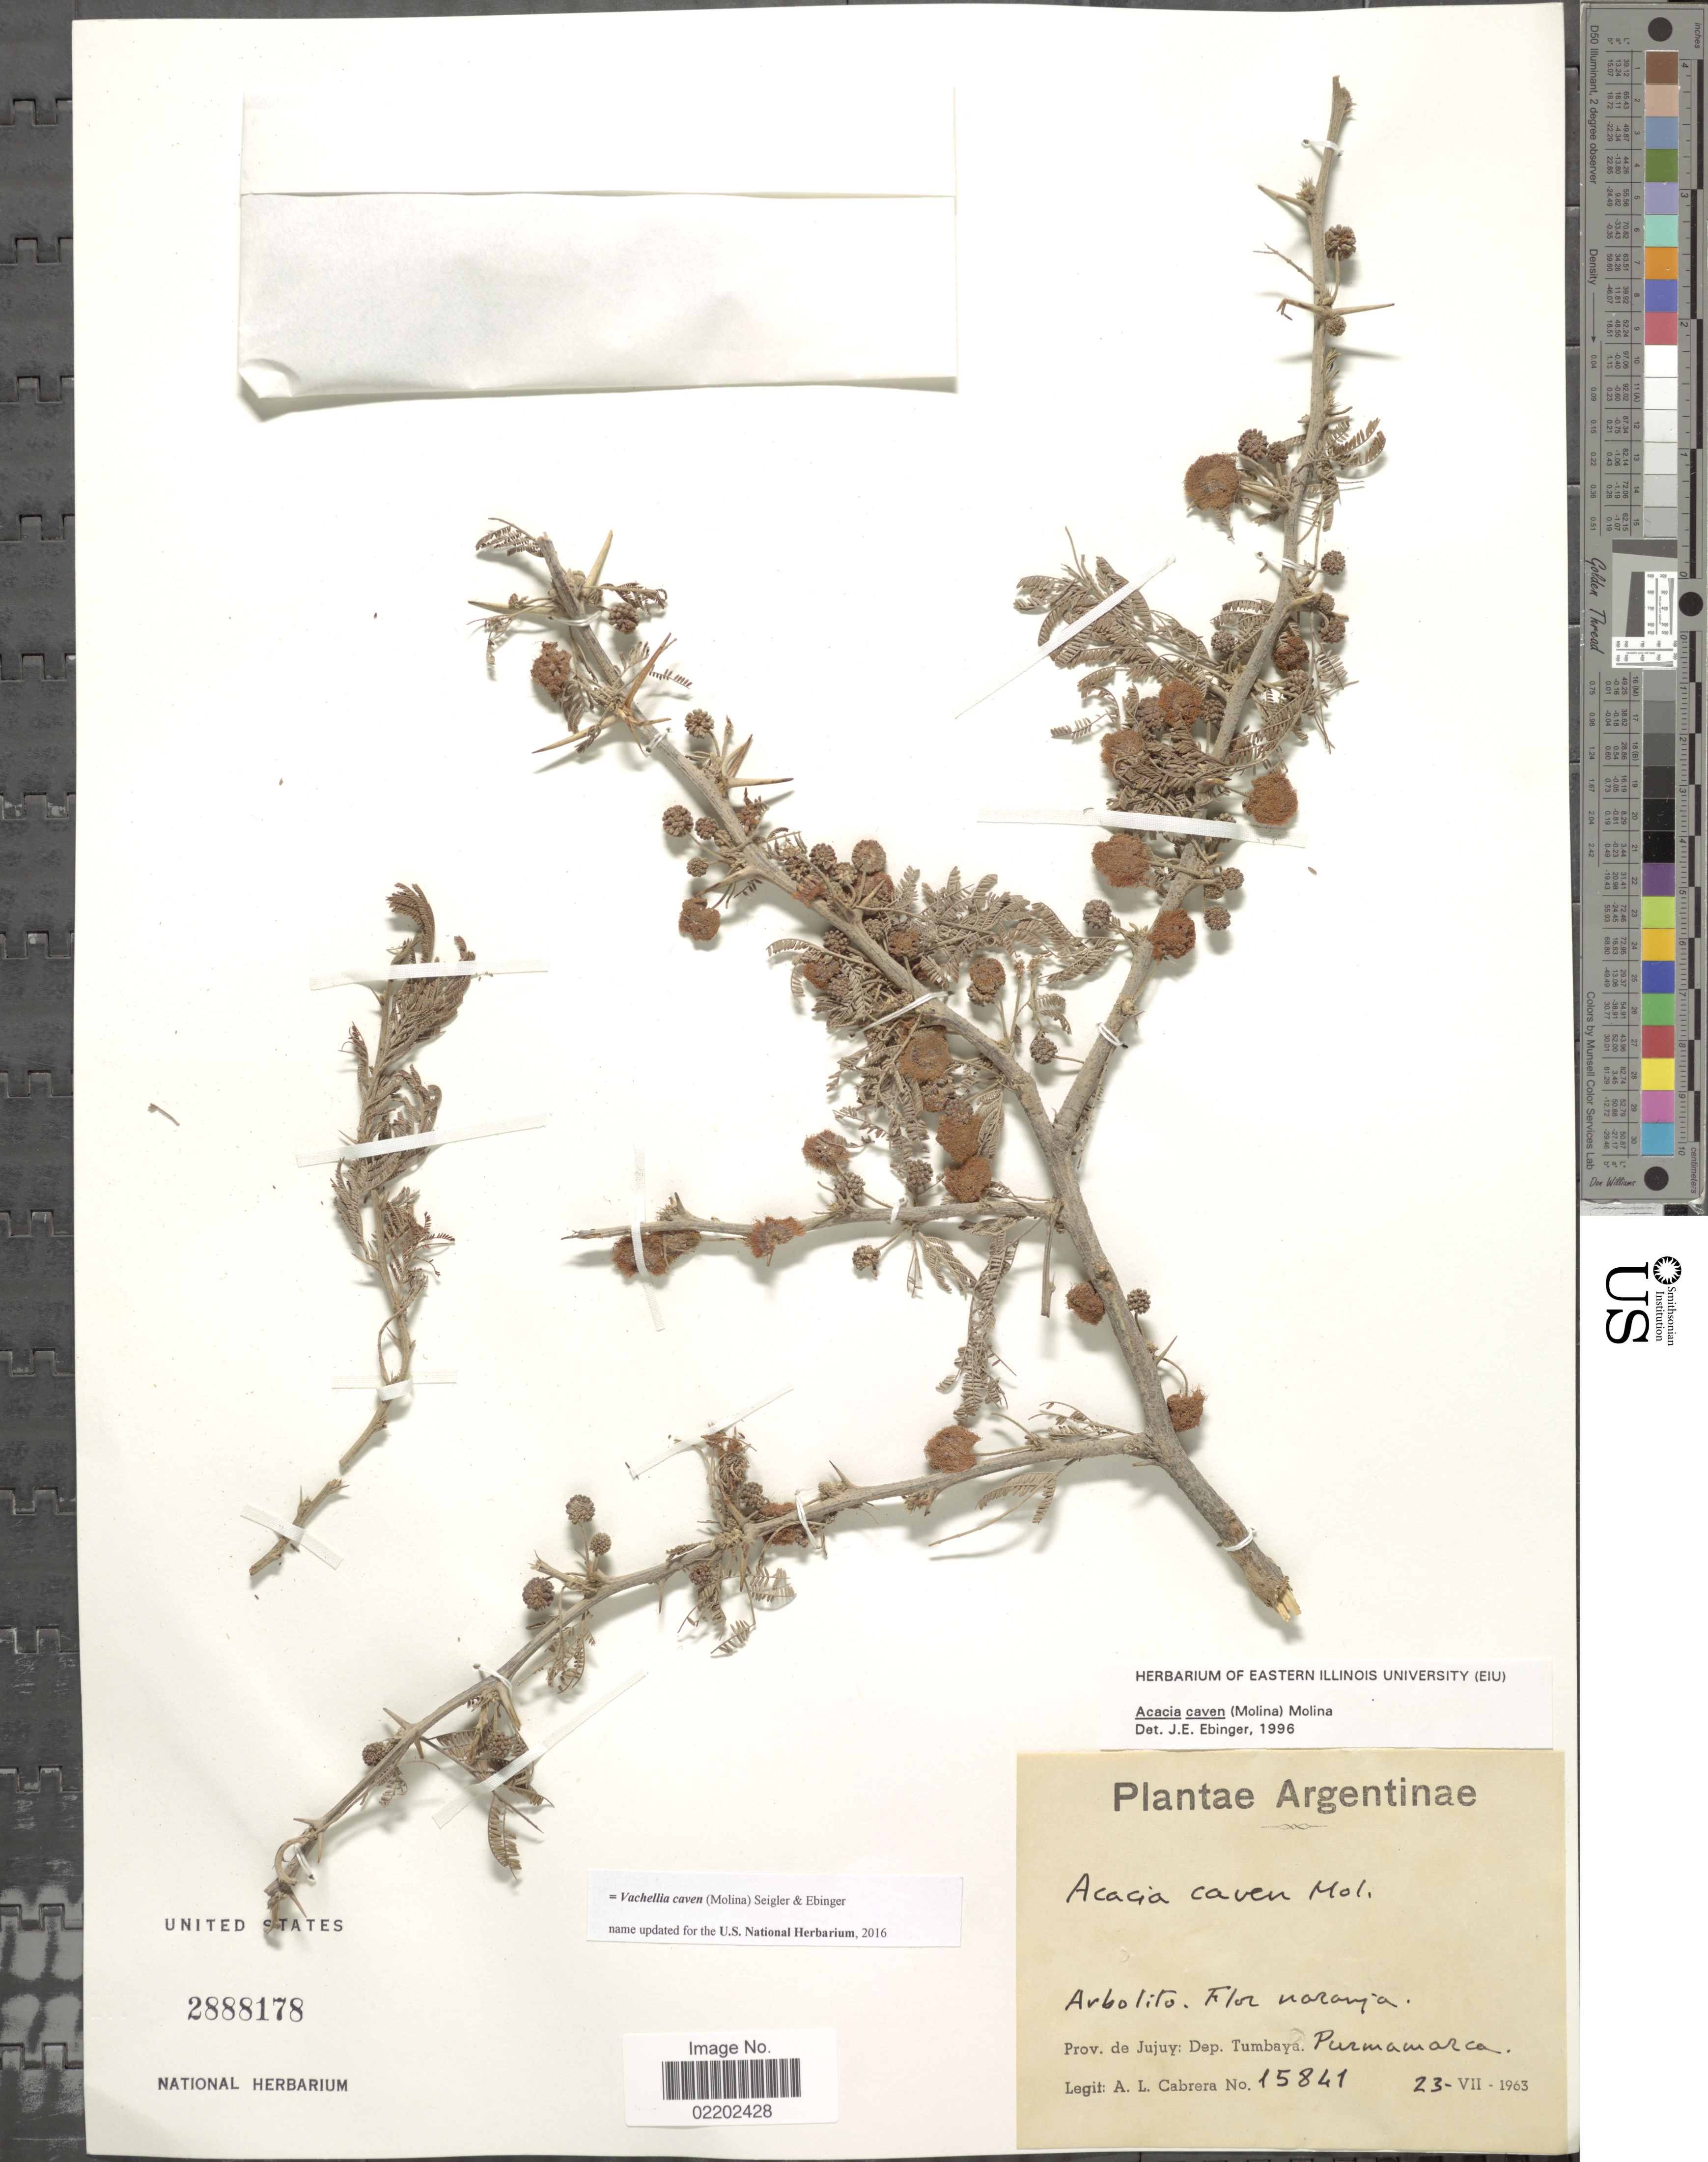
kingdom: Plantae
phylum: Tracheophyta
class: Magnoliopsida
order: Fabales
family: Fabaceae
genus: Vachellia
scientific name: Vachellia caven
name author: (Molina) Seigler & Ebinger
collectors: A. L. Cabrera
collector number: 15841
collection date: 1963-07-23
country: Argentina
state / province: Jujuy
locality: Dep Tumbaya. Purmamara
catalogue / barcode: US 2888178